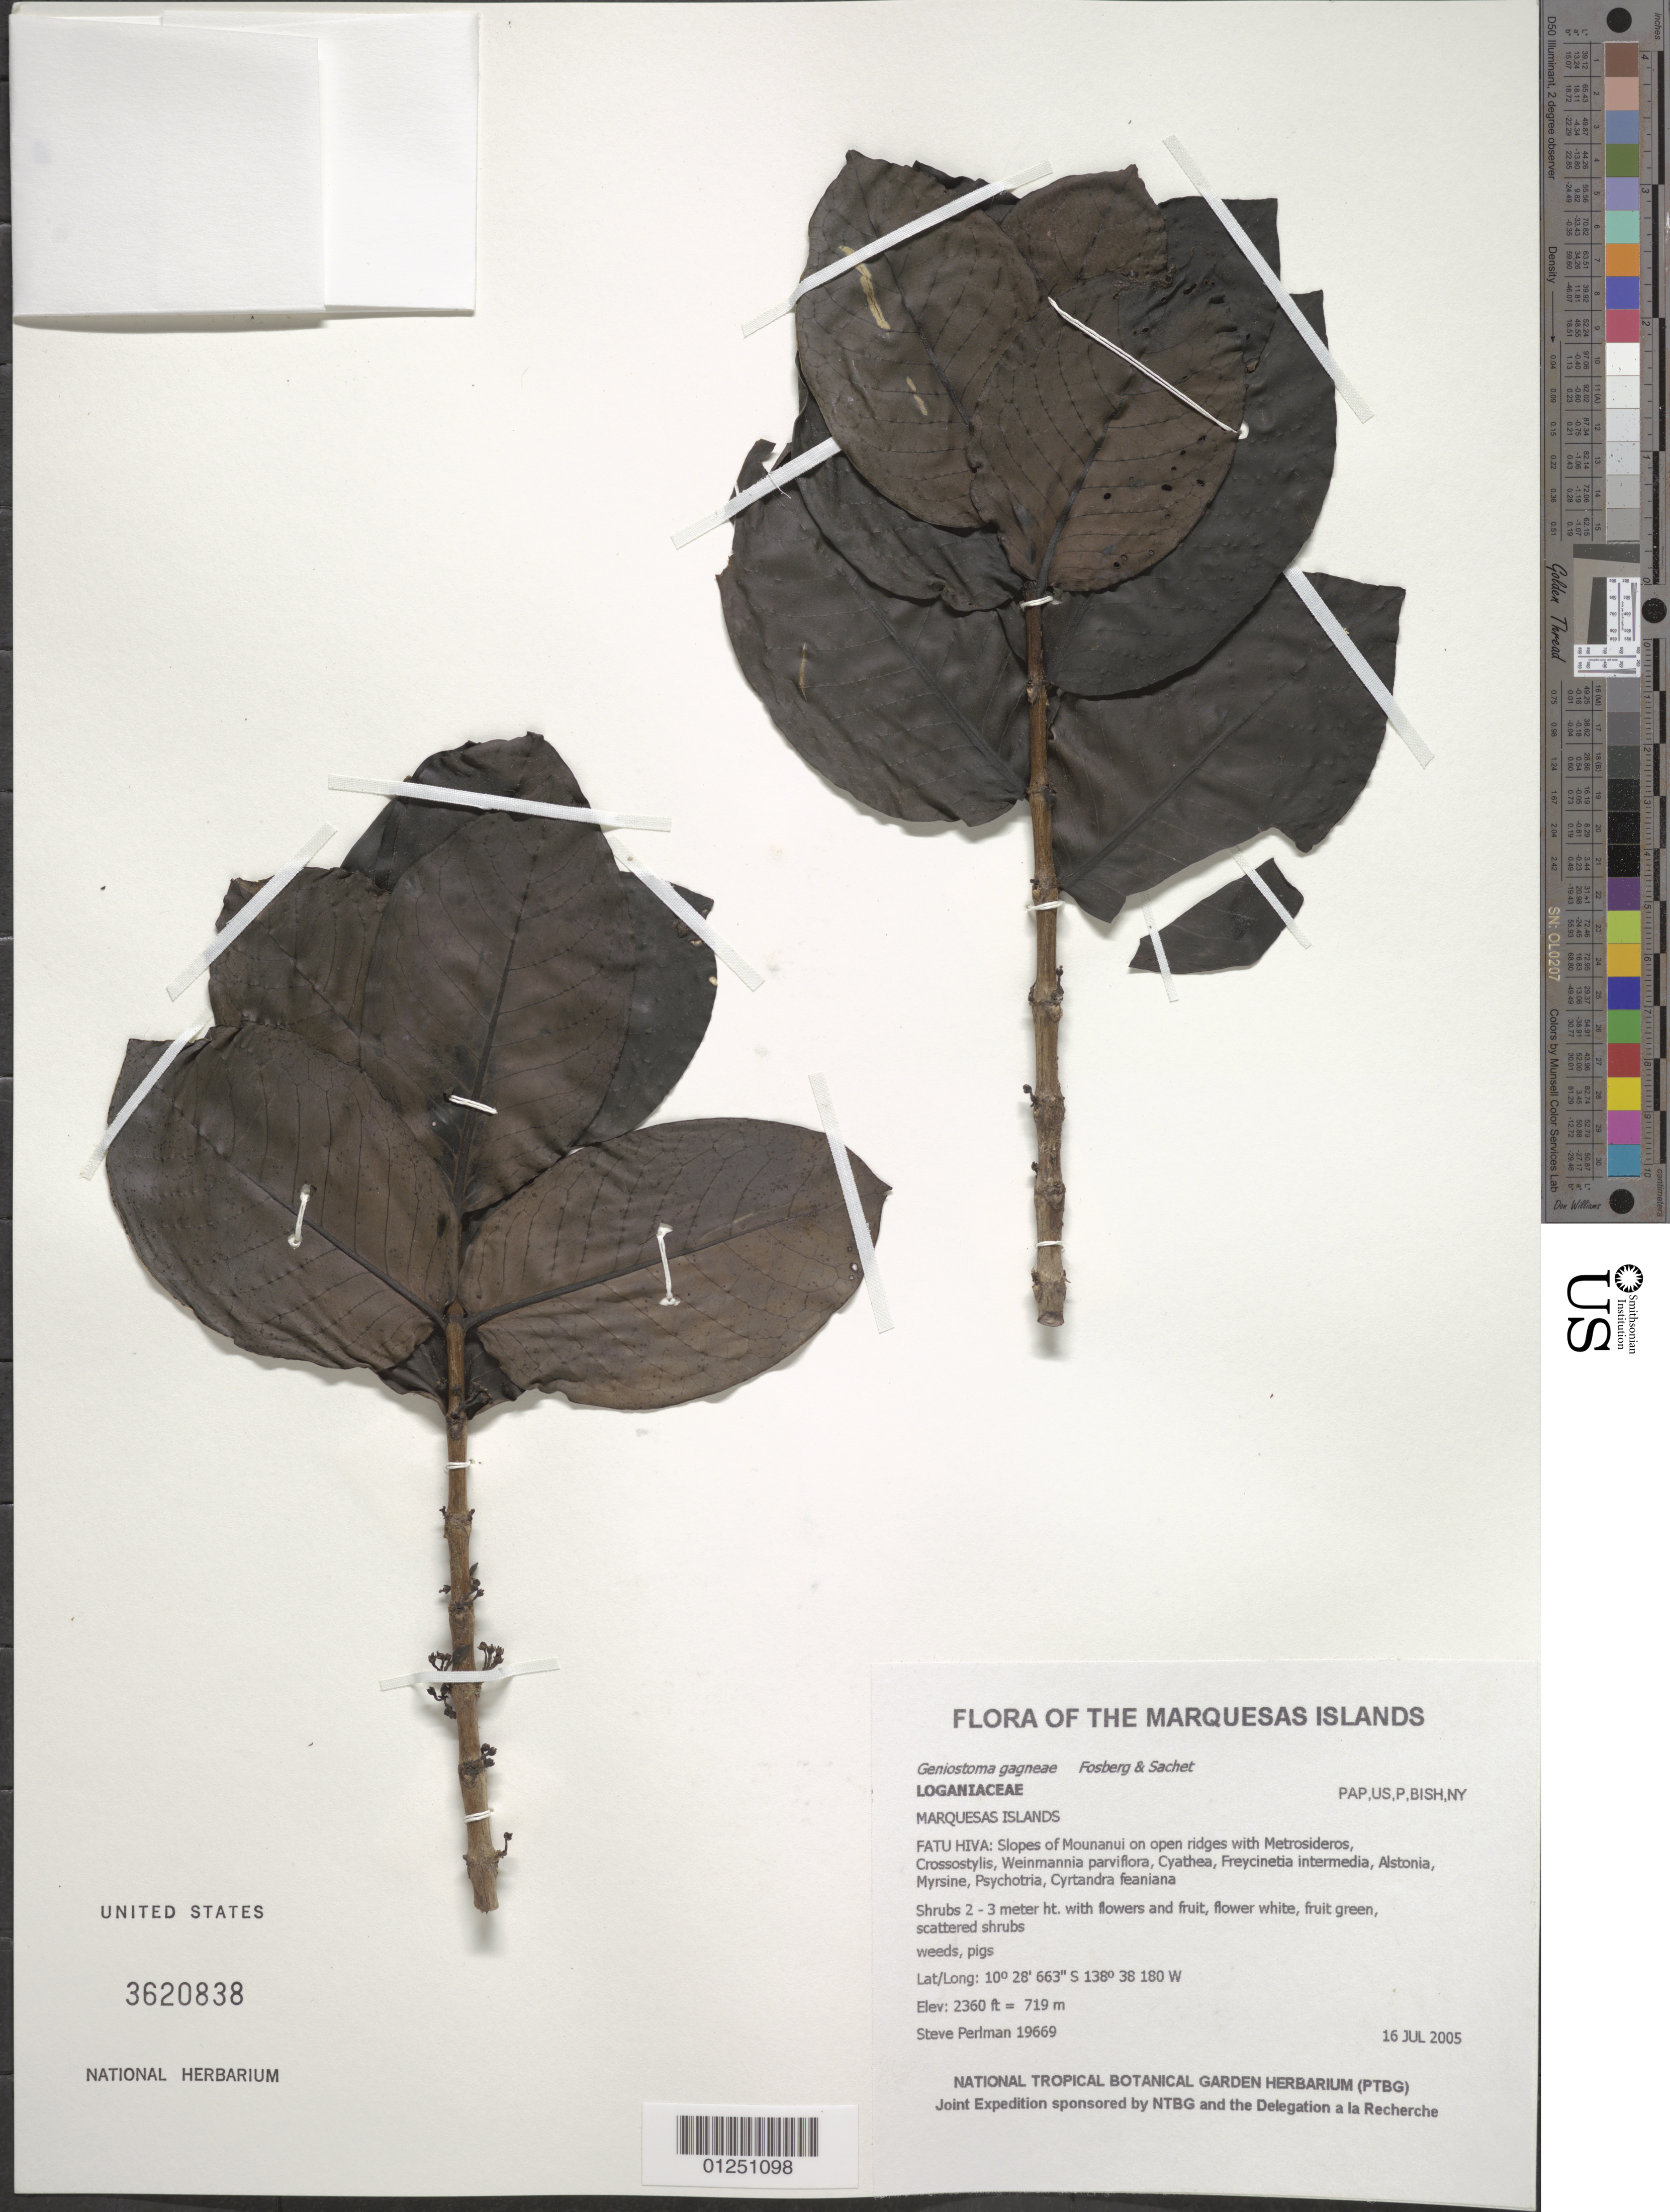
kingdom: Plantae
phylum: Tracheophyta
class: Magnoliopsida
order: Gentianales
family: Loganiaceae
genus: Geniostoma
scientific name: Geniostoma gagneae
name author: Fosberg & Sachet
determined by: Lorence, David H., (PTBG), National Tropical Botanical Garden (UNITED STATES)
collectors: S. P. Perlman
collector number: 19669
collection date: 2005-07-16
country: French Polynesia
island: Fatu Hiva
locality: Slopes of Mounanui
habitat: On open ridges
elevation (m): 719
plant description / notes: Weeds, pigs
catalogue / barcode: US 3620838